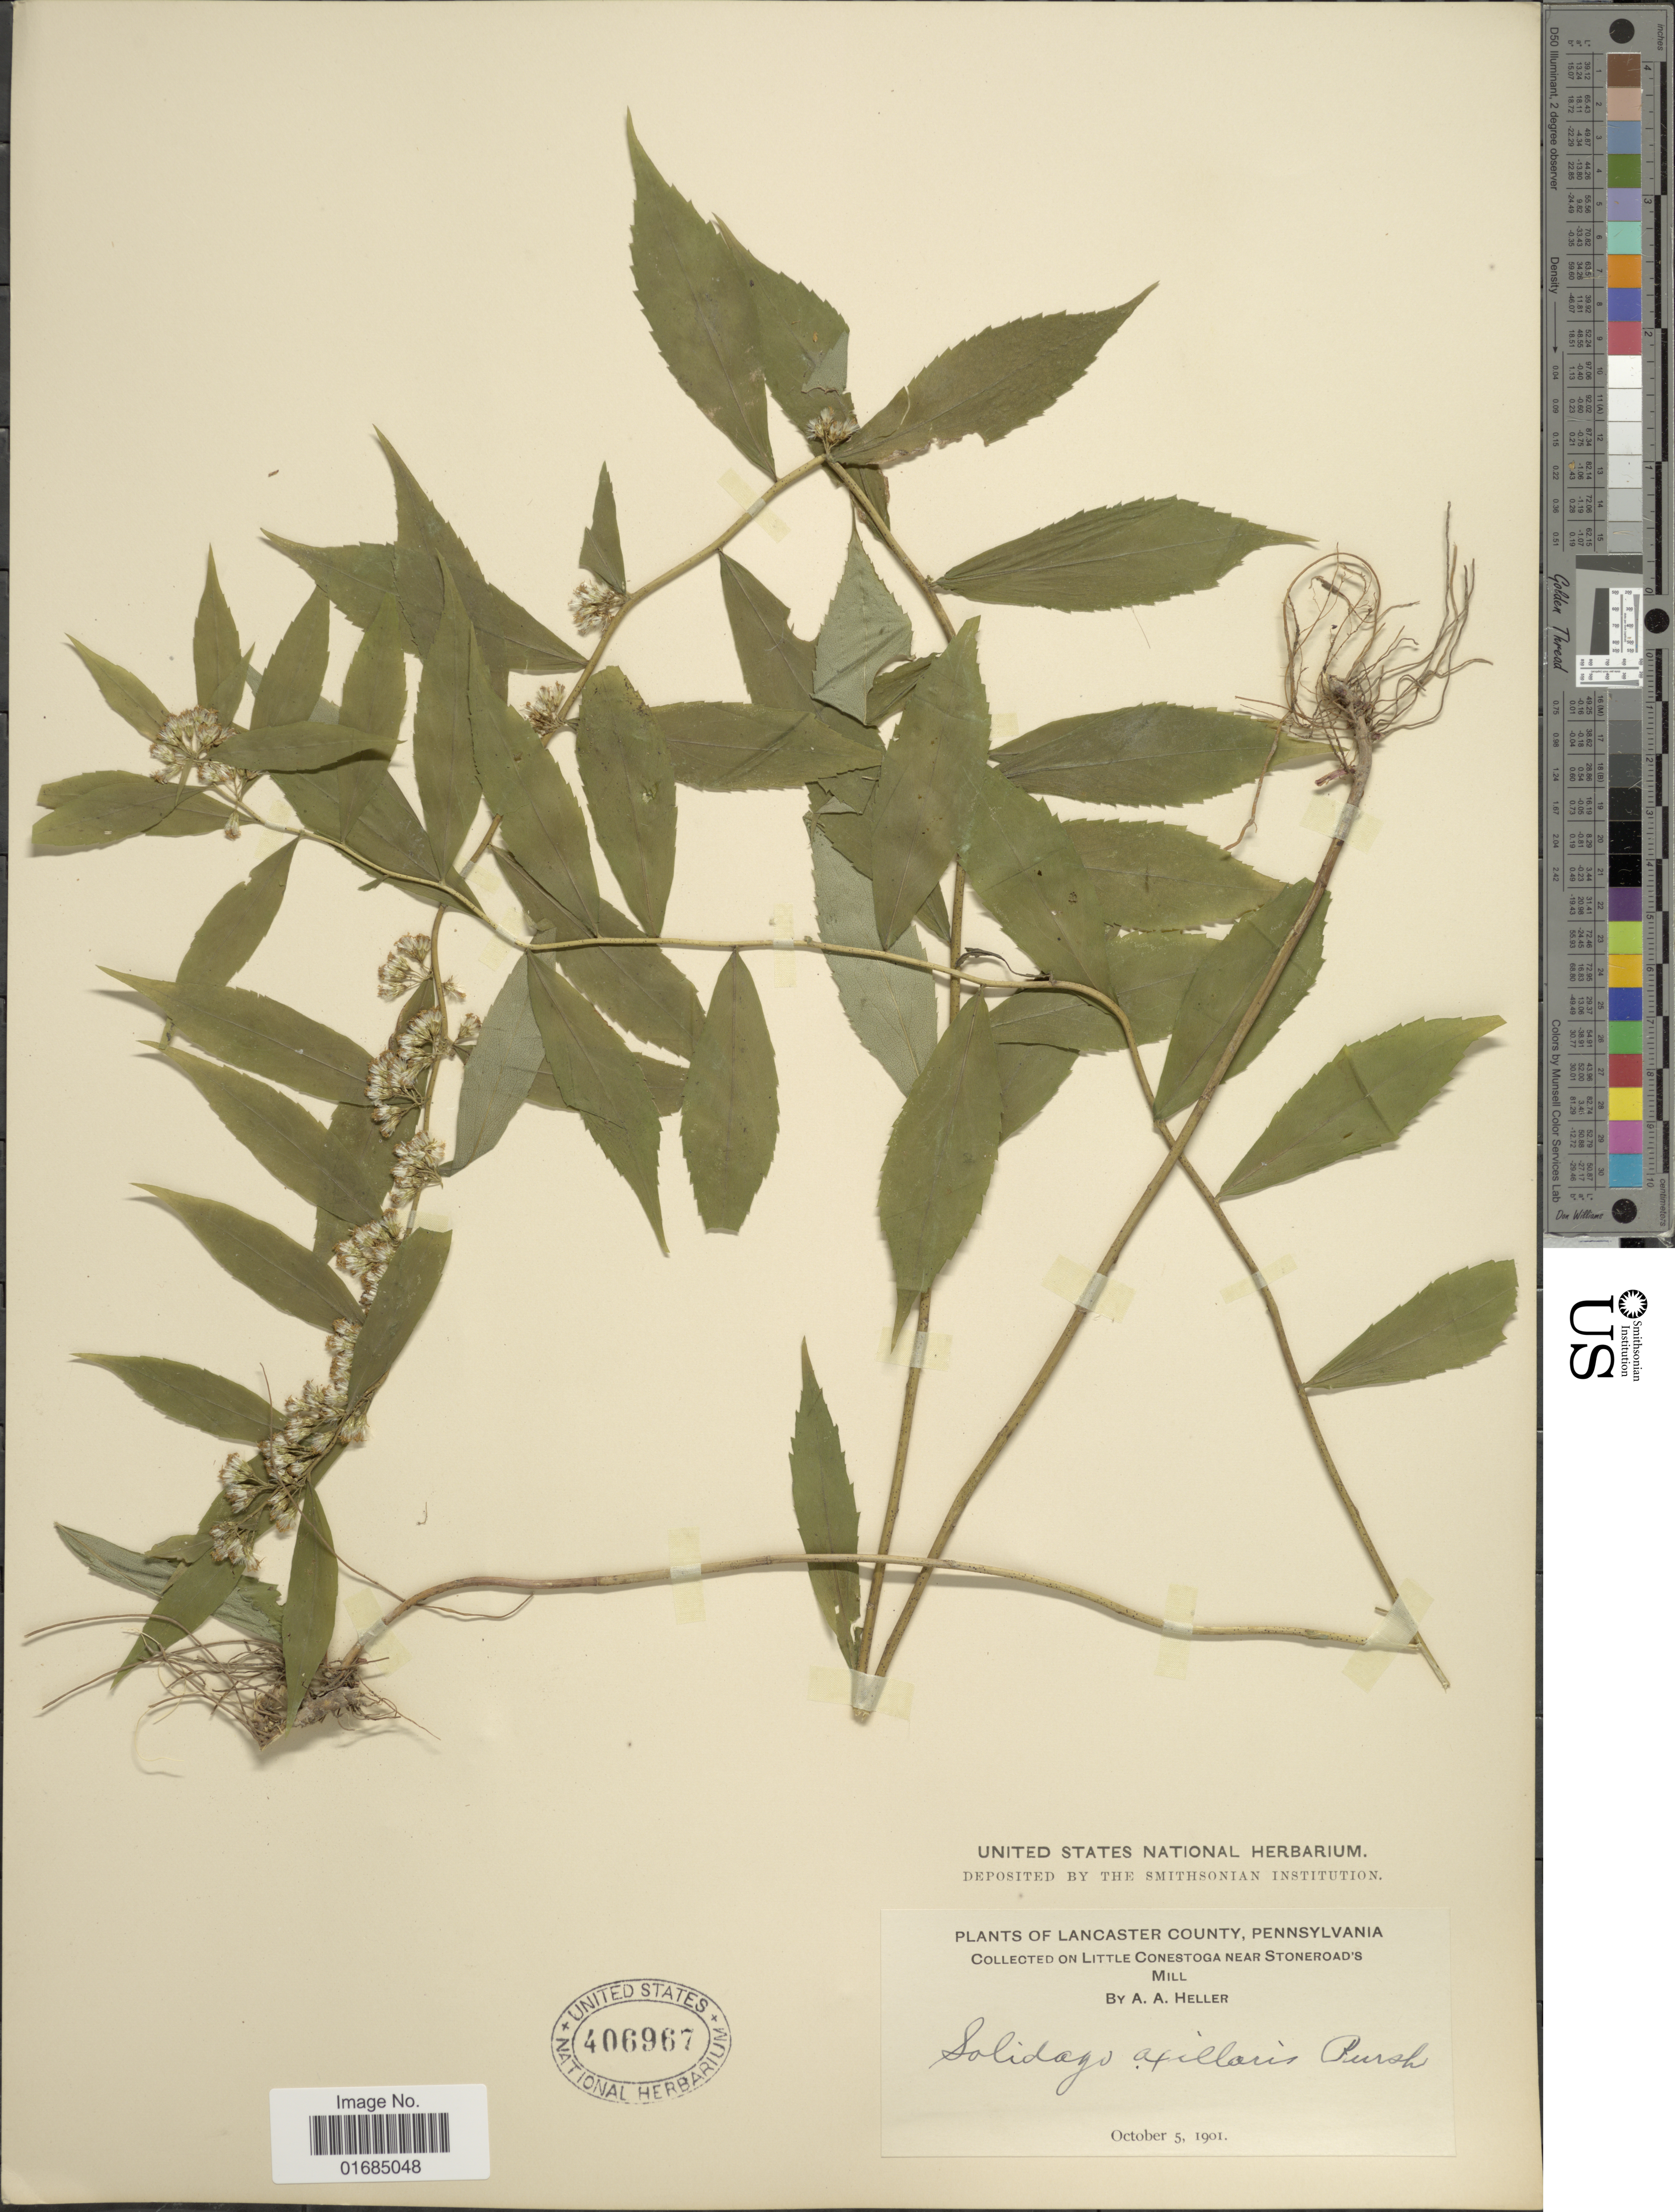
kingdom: Plantae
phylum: Tracheophyta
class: Magnoliopsida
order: Asterales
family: Asteraceae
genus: Solidago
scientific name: Solidago caesia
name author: L.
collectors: A. A. Heller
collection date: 1901-10-05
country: United States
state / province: Pennsylvania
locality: Lancaster County, Little Conestoga near Stoneroad's Mill.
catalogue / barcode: US 406967